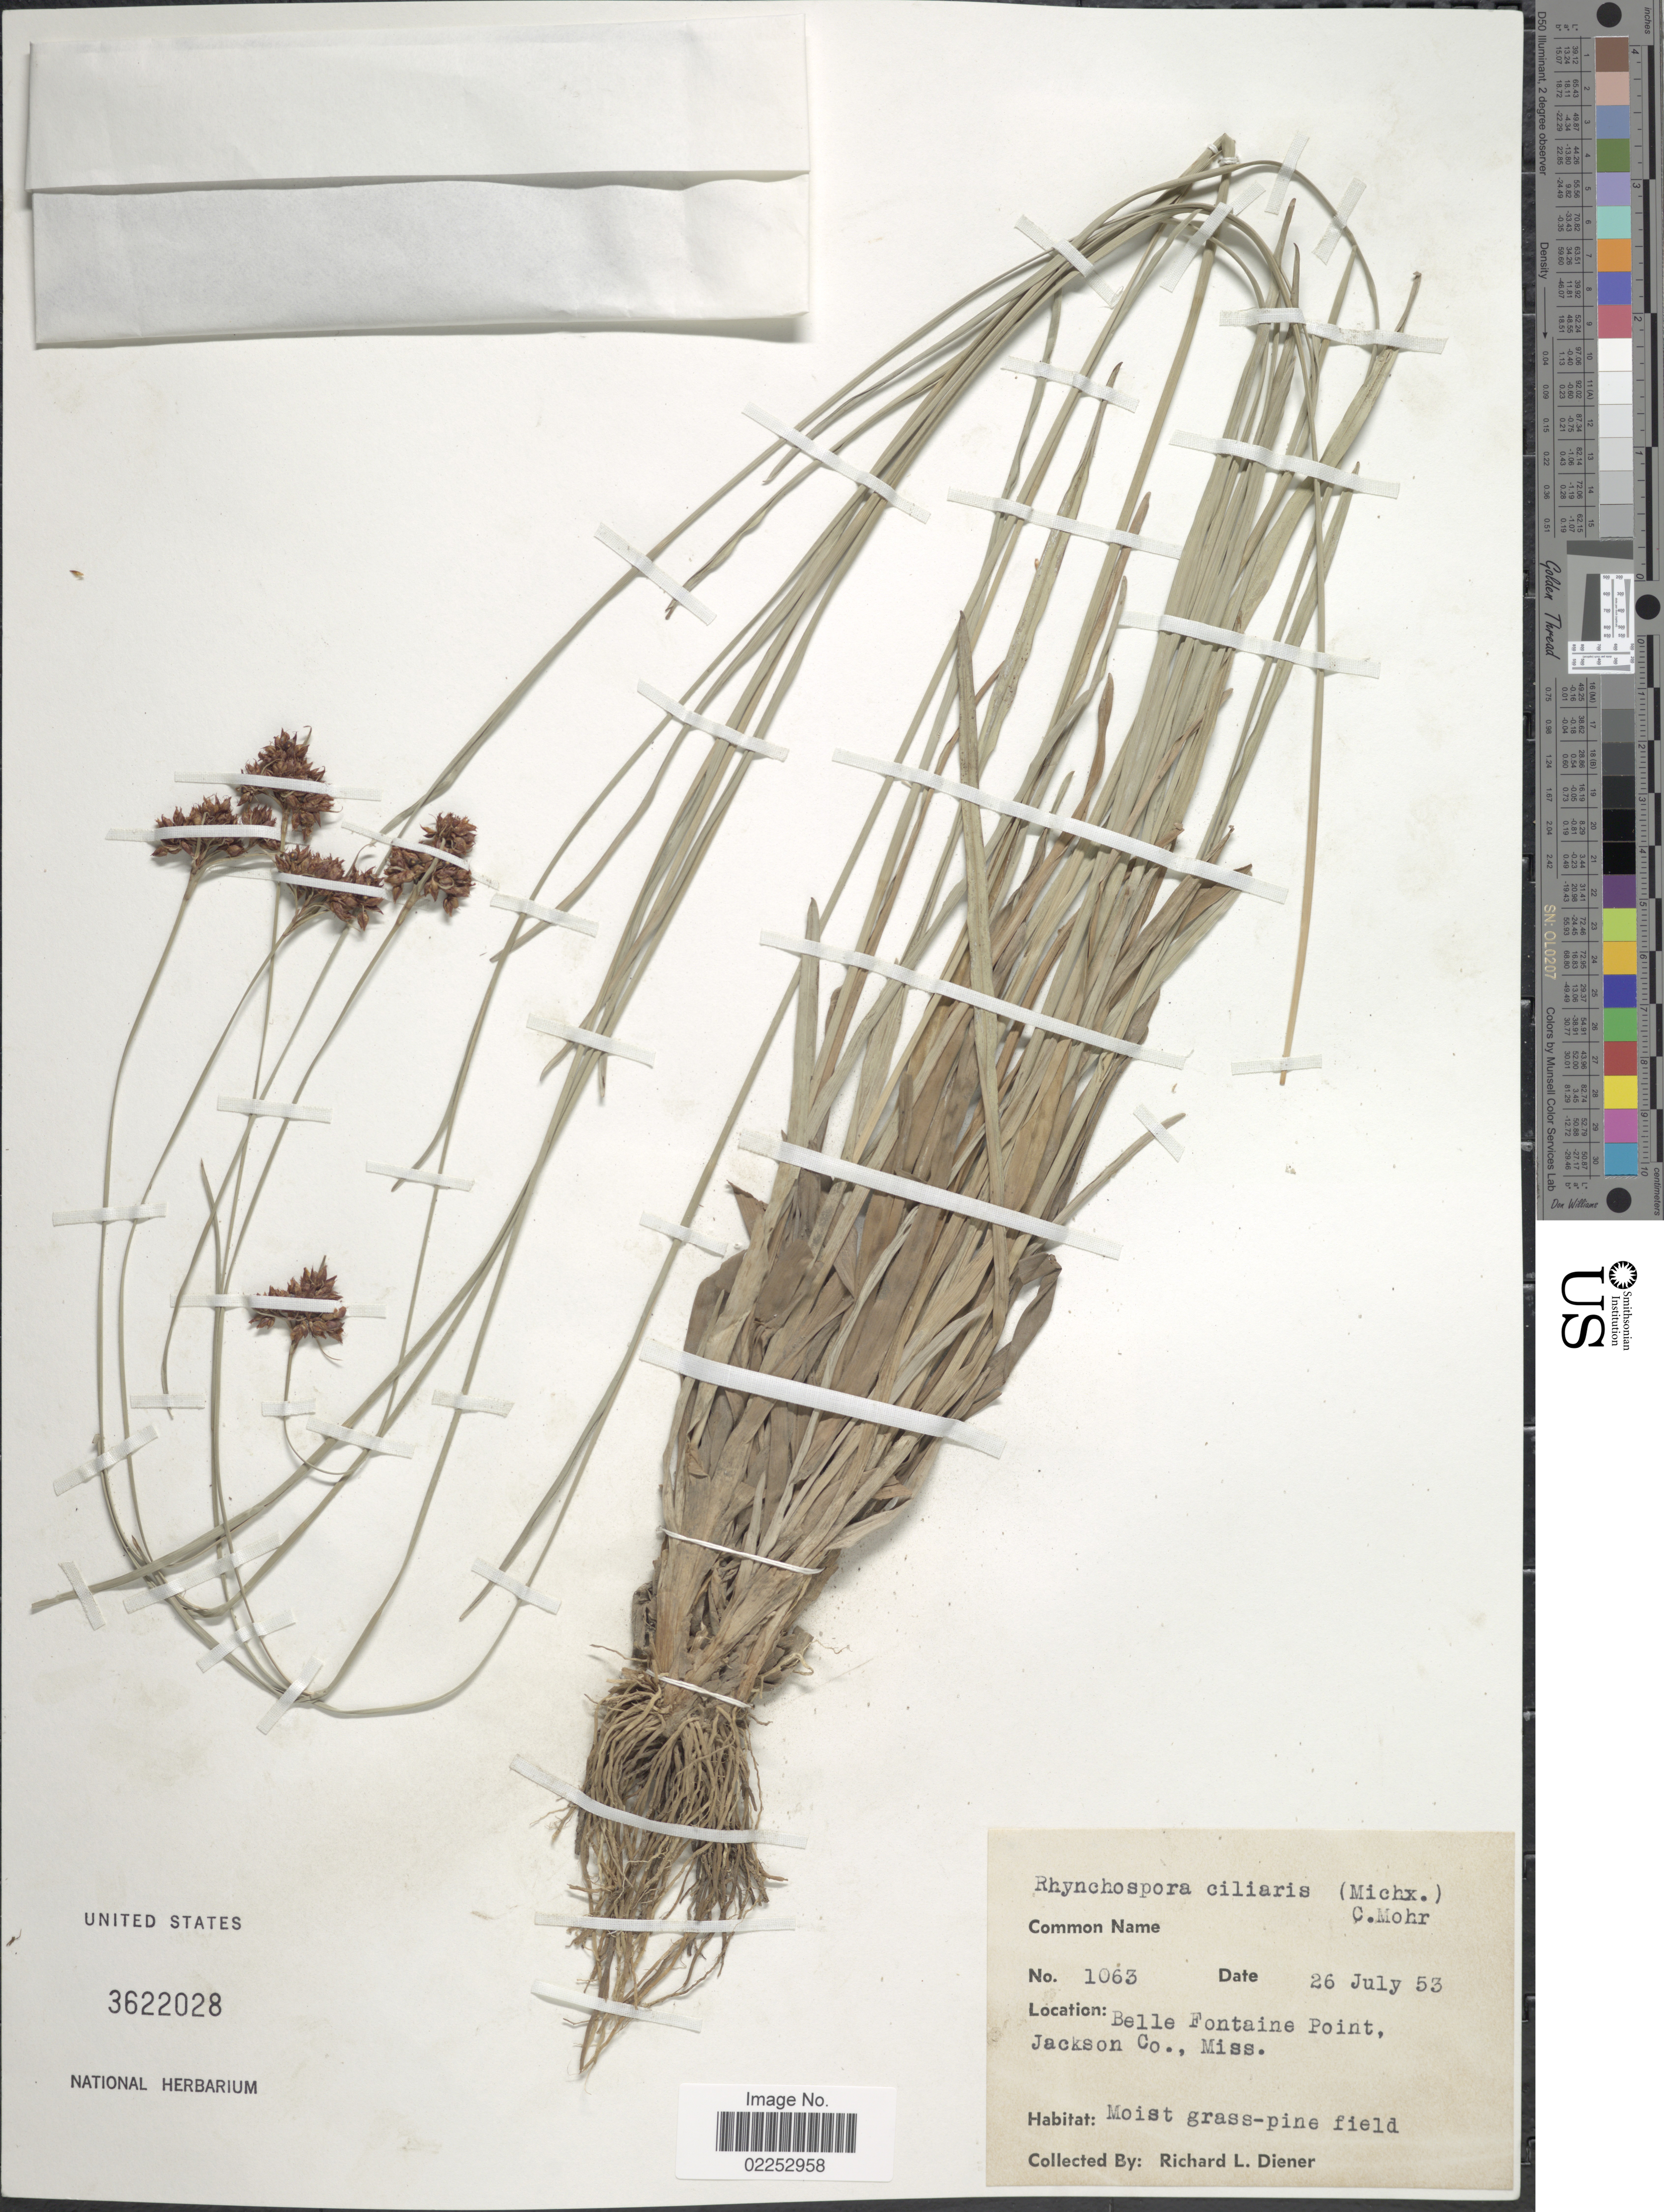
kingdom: Plantae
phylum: Tracheophyta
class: Liliopsida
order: Poales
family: Cyperaceae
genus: Rhynchospora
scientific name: Rhynchospora ciliaris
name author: (Michx.) C. Mohr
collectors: R. Diener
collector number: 1063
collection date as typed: Transcribed d/m/y: 26/7/53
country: United States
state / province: Mississippi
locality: Belle Fontaine Point, Jackson Co.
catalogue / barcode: US 3622028